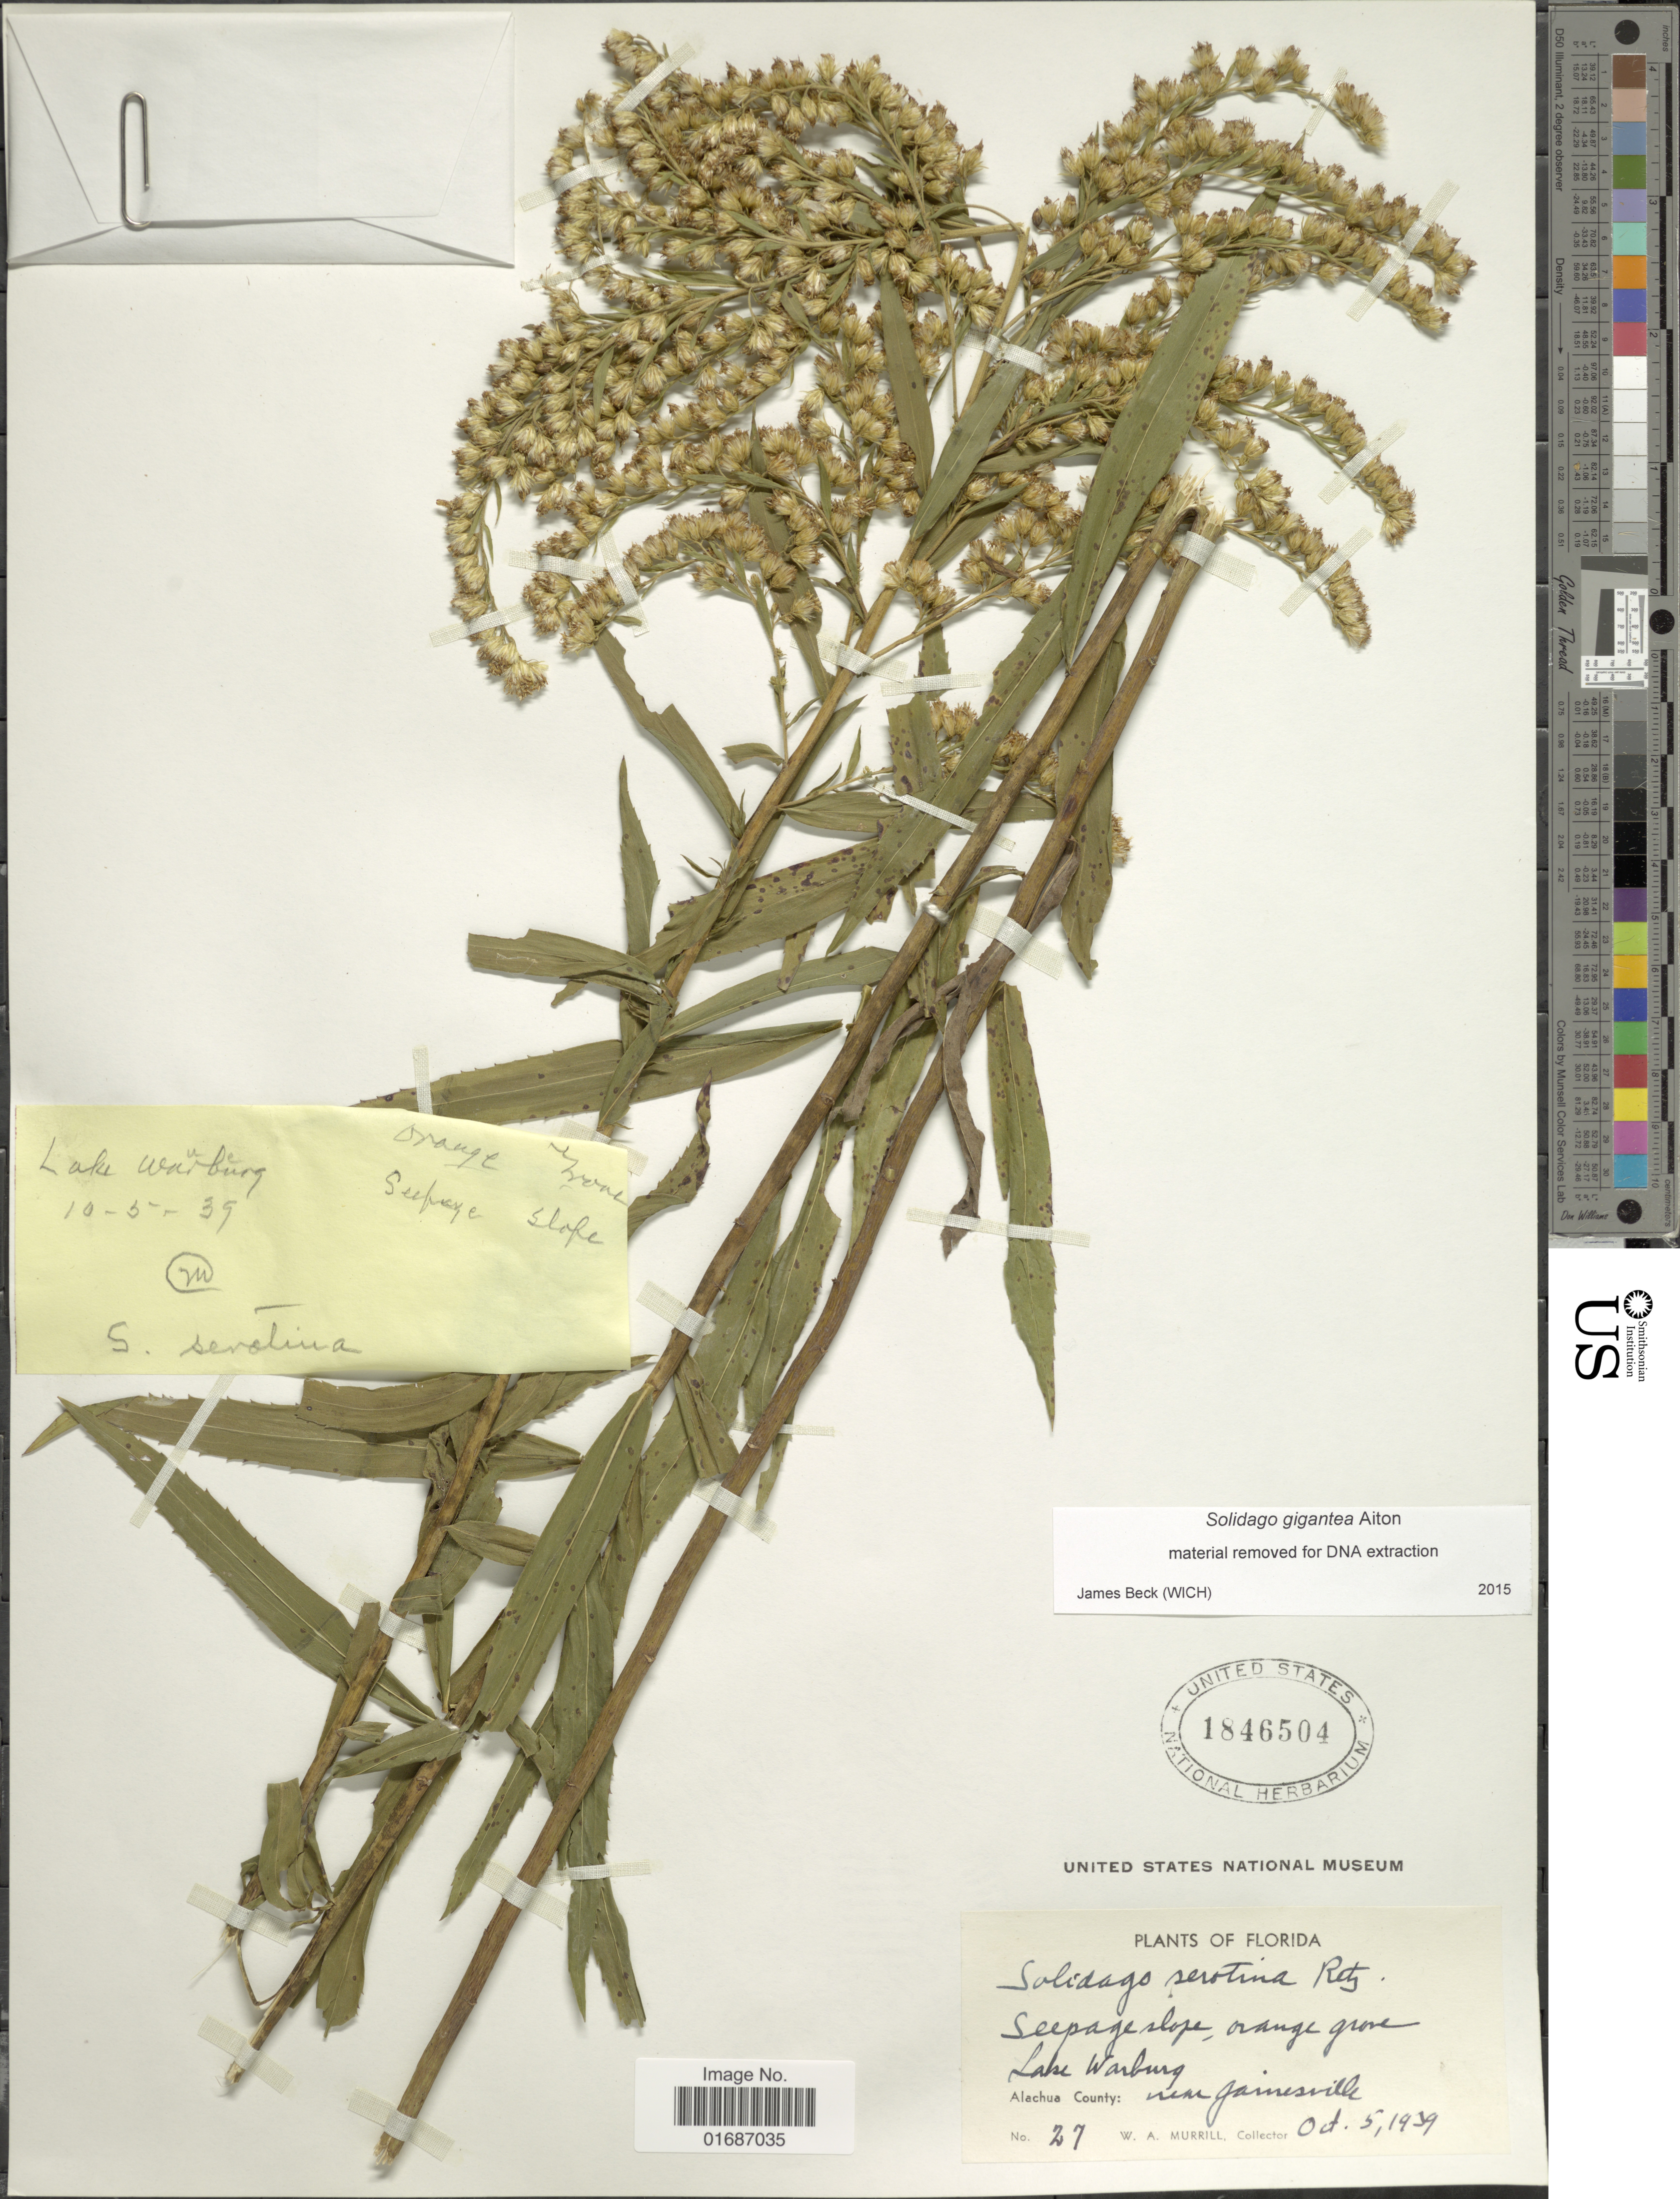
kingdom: Plantae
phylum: Tracheophyta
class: Magnoliopsida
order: Asterales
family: Asteraceae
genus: Solidago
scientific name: Solidago gigantea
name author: Aiton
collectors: W. A. Murrill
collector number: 27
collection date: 1939-10-05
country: United States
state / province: Florida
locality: Lake Warburg, Alachua County, near Gainersville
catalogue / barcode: US 1846504